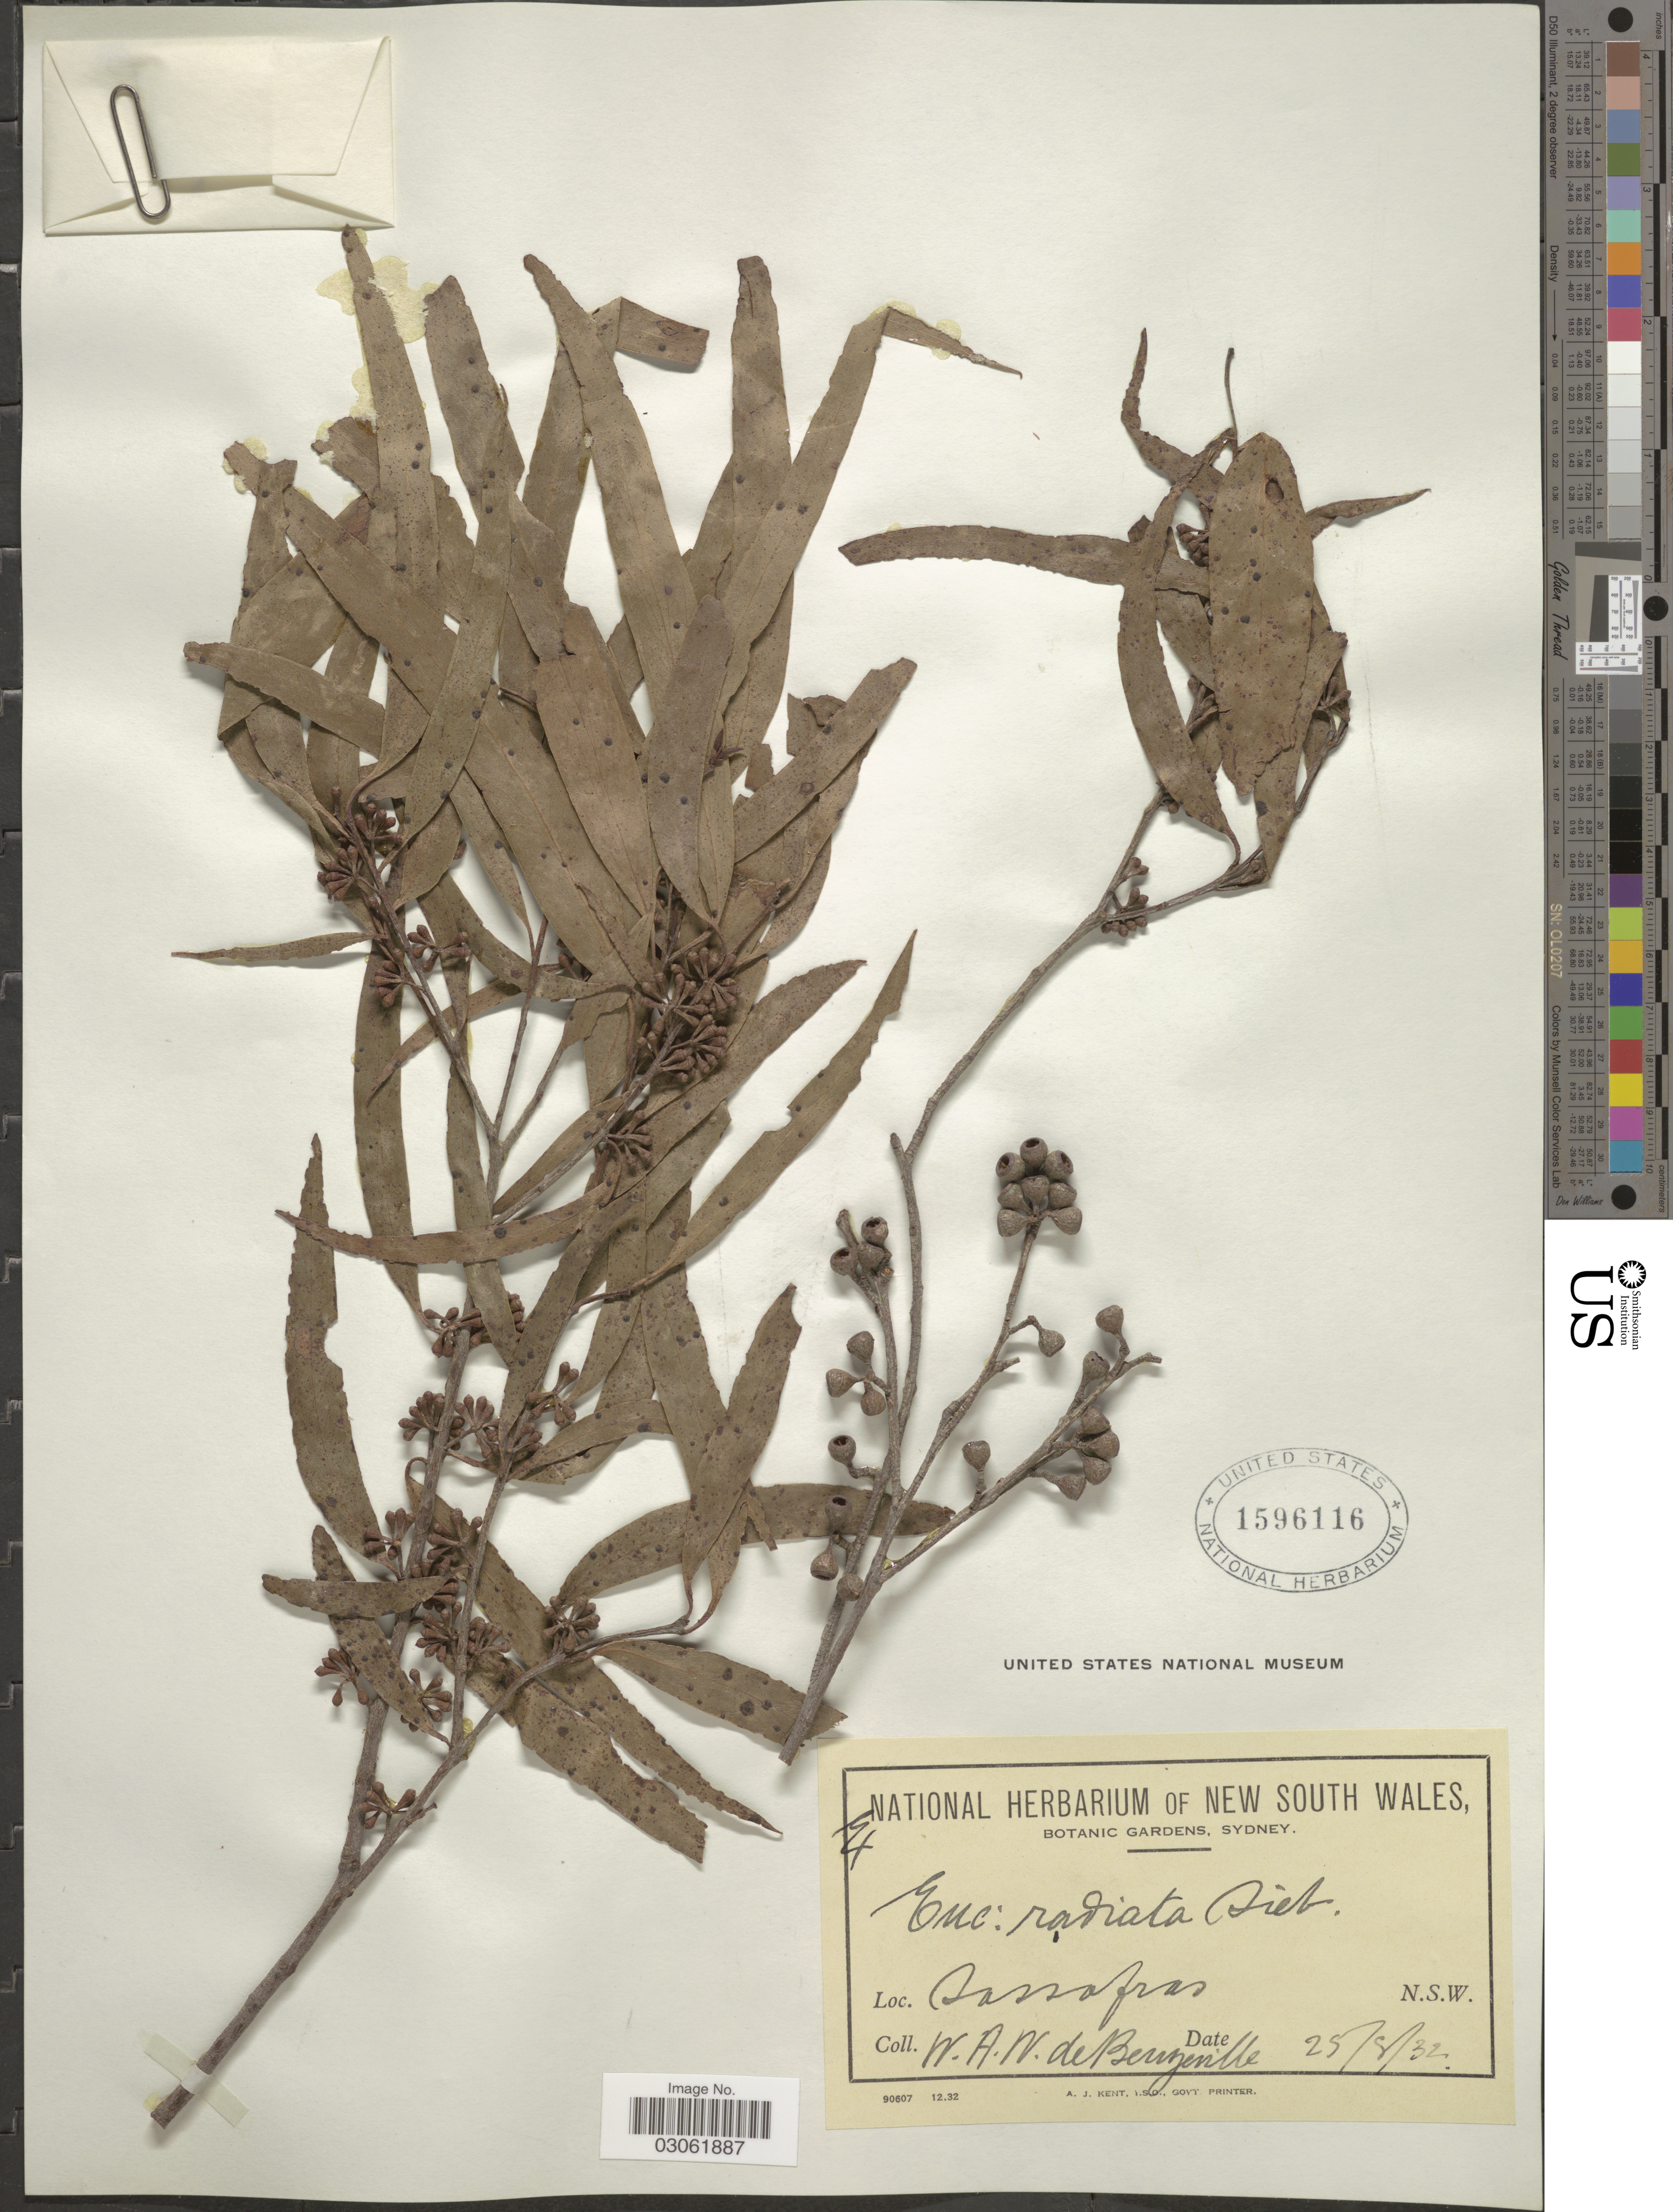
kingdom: Plantae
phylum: Tracheophyta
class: Magnoliopsida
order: Myrtales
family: Myrtaceae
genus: Eucalyptus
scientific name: Eucalyptus radiata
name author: Sieber ex DC.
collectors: W. Beuzeville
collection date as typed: Transcribed d/m/y: 25/8/32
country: Australia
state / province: New South Wales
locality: Sassafras.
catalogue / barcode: US 1596116